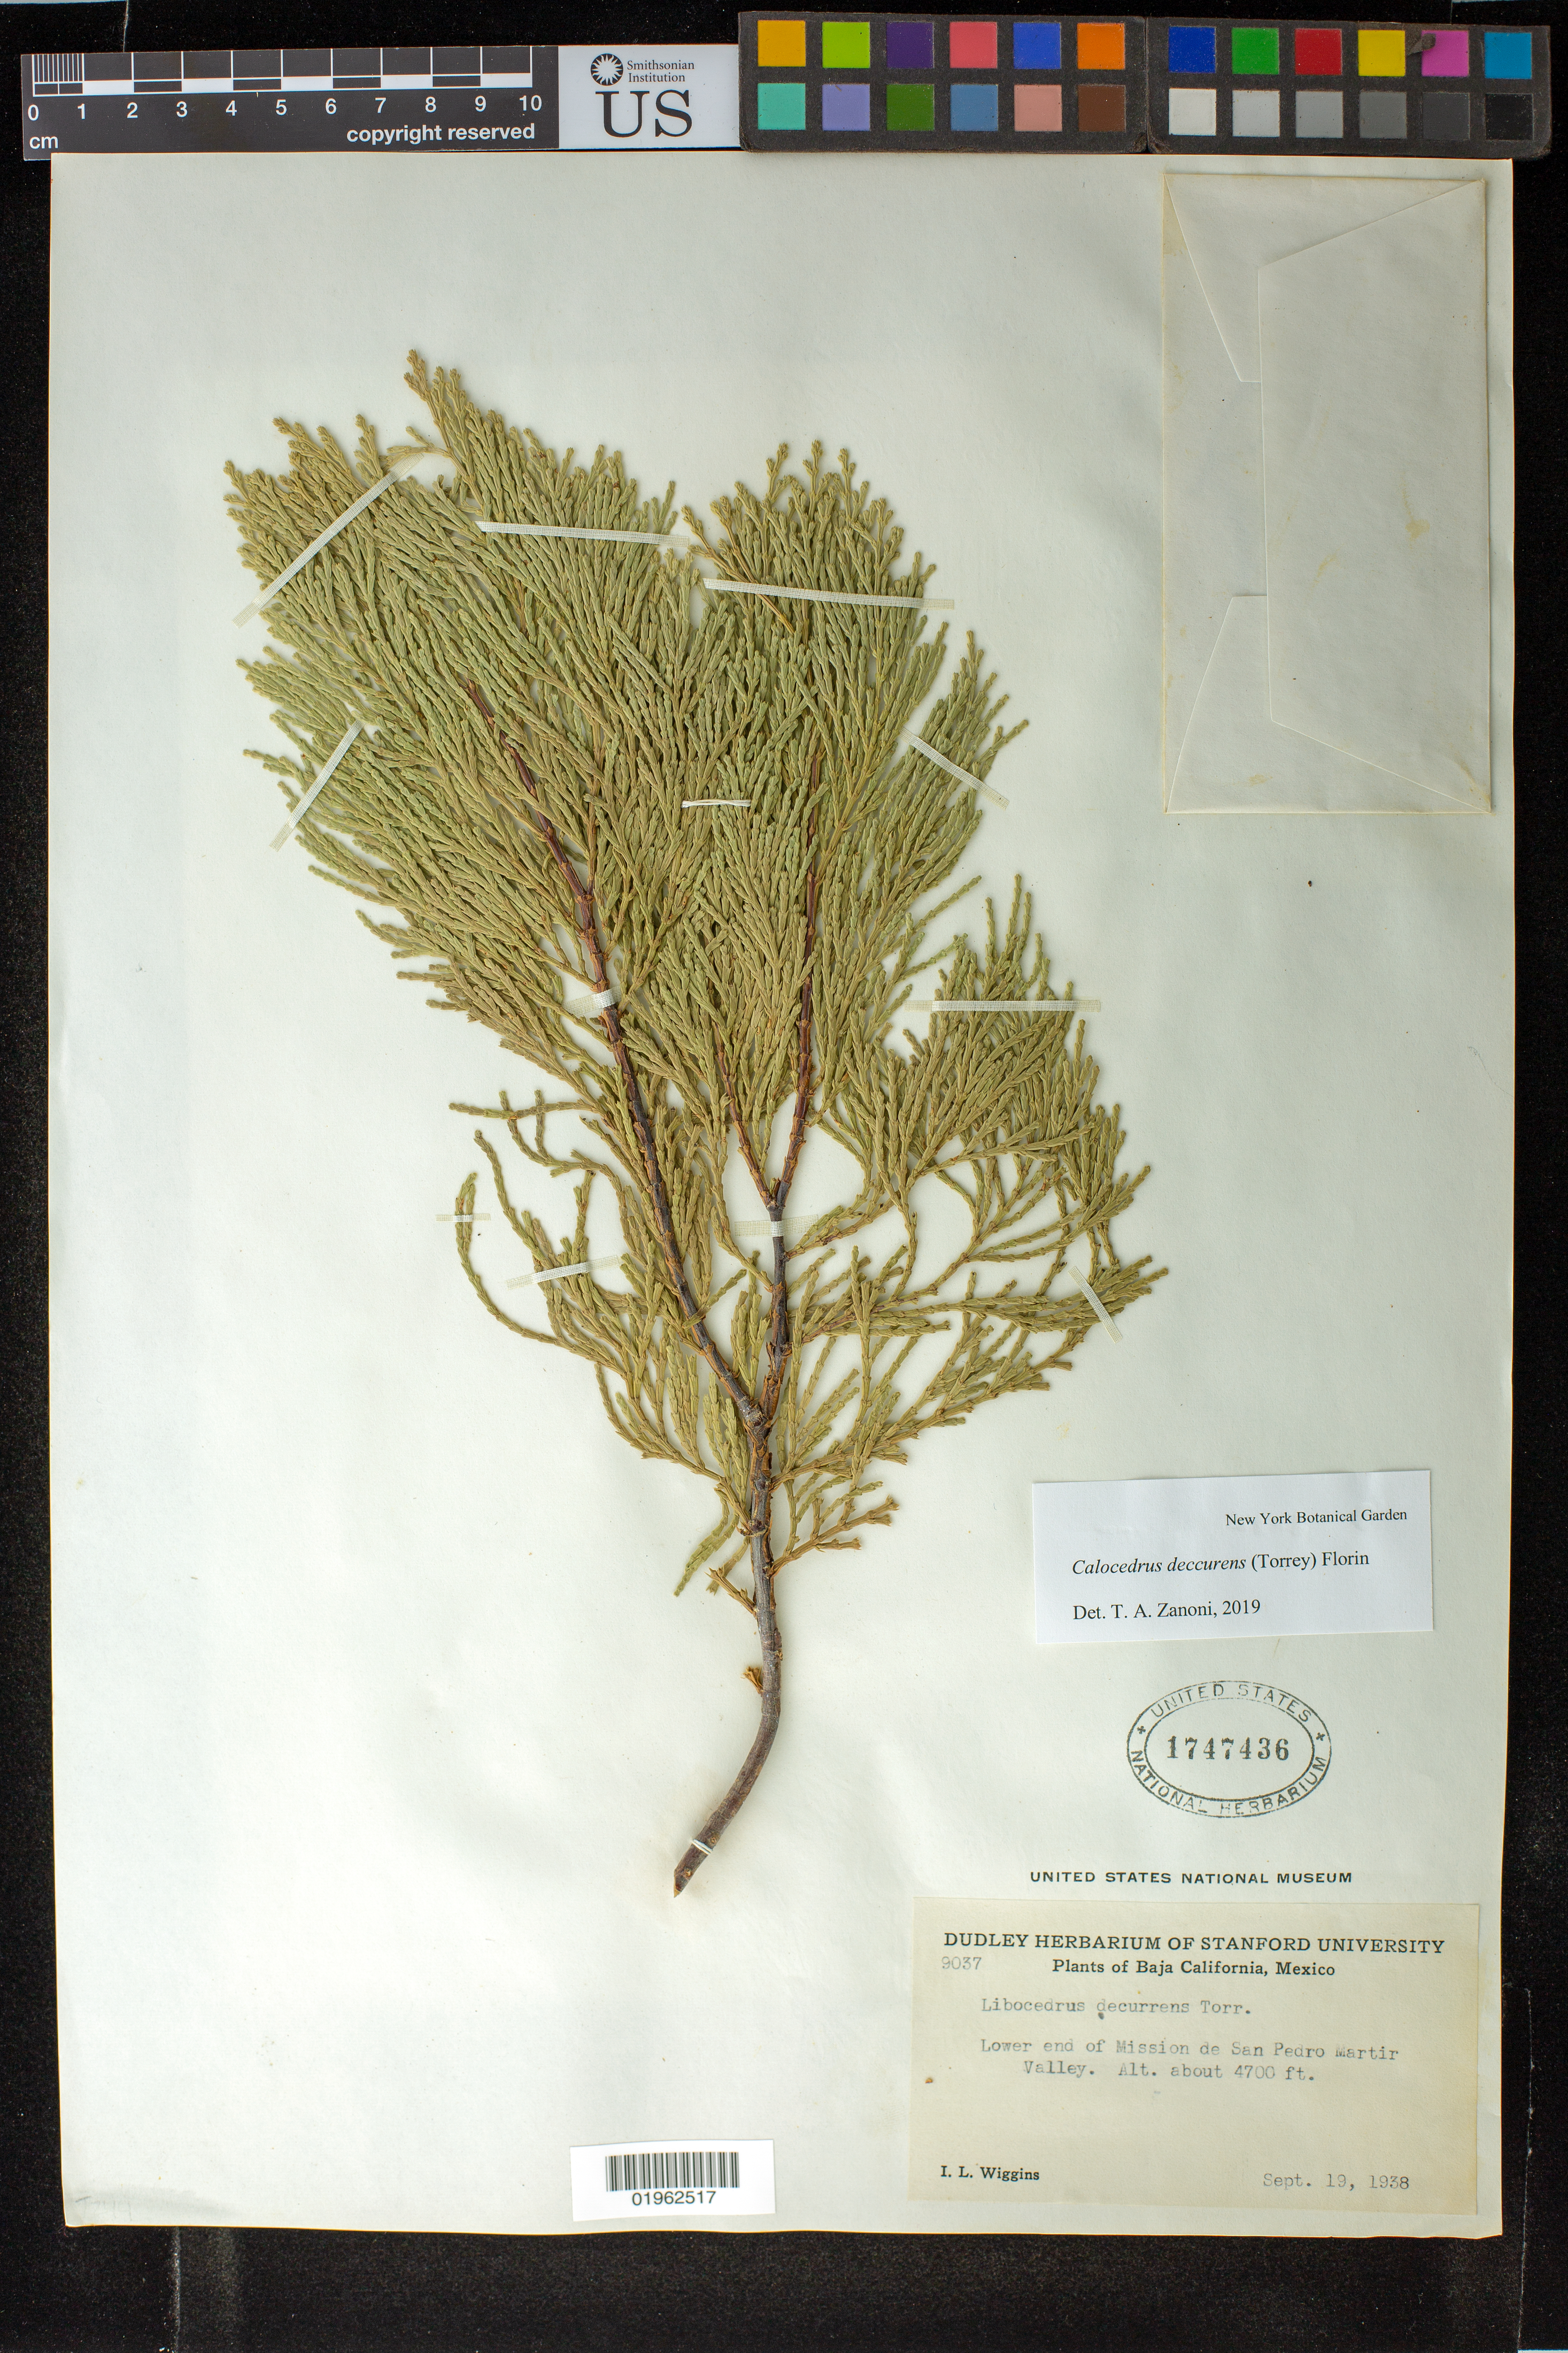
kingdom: Plantae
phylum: Tracheophyta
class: Pinopsida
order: Pinales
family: Cupressaceae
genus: Calocedrus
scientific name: Calocedrus decurrens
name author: (Torr.) Florin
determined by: Zanoni, T. A., (NY), New York Botanical Garden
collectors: I. L. Wiggins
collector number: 9037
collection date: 1938-09-19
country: Mexico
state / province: Baja California Sur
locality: Lower end of Mission de San Pedro Martir Valley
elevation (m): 1433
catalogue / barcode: US 1747436